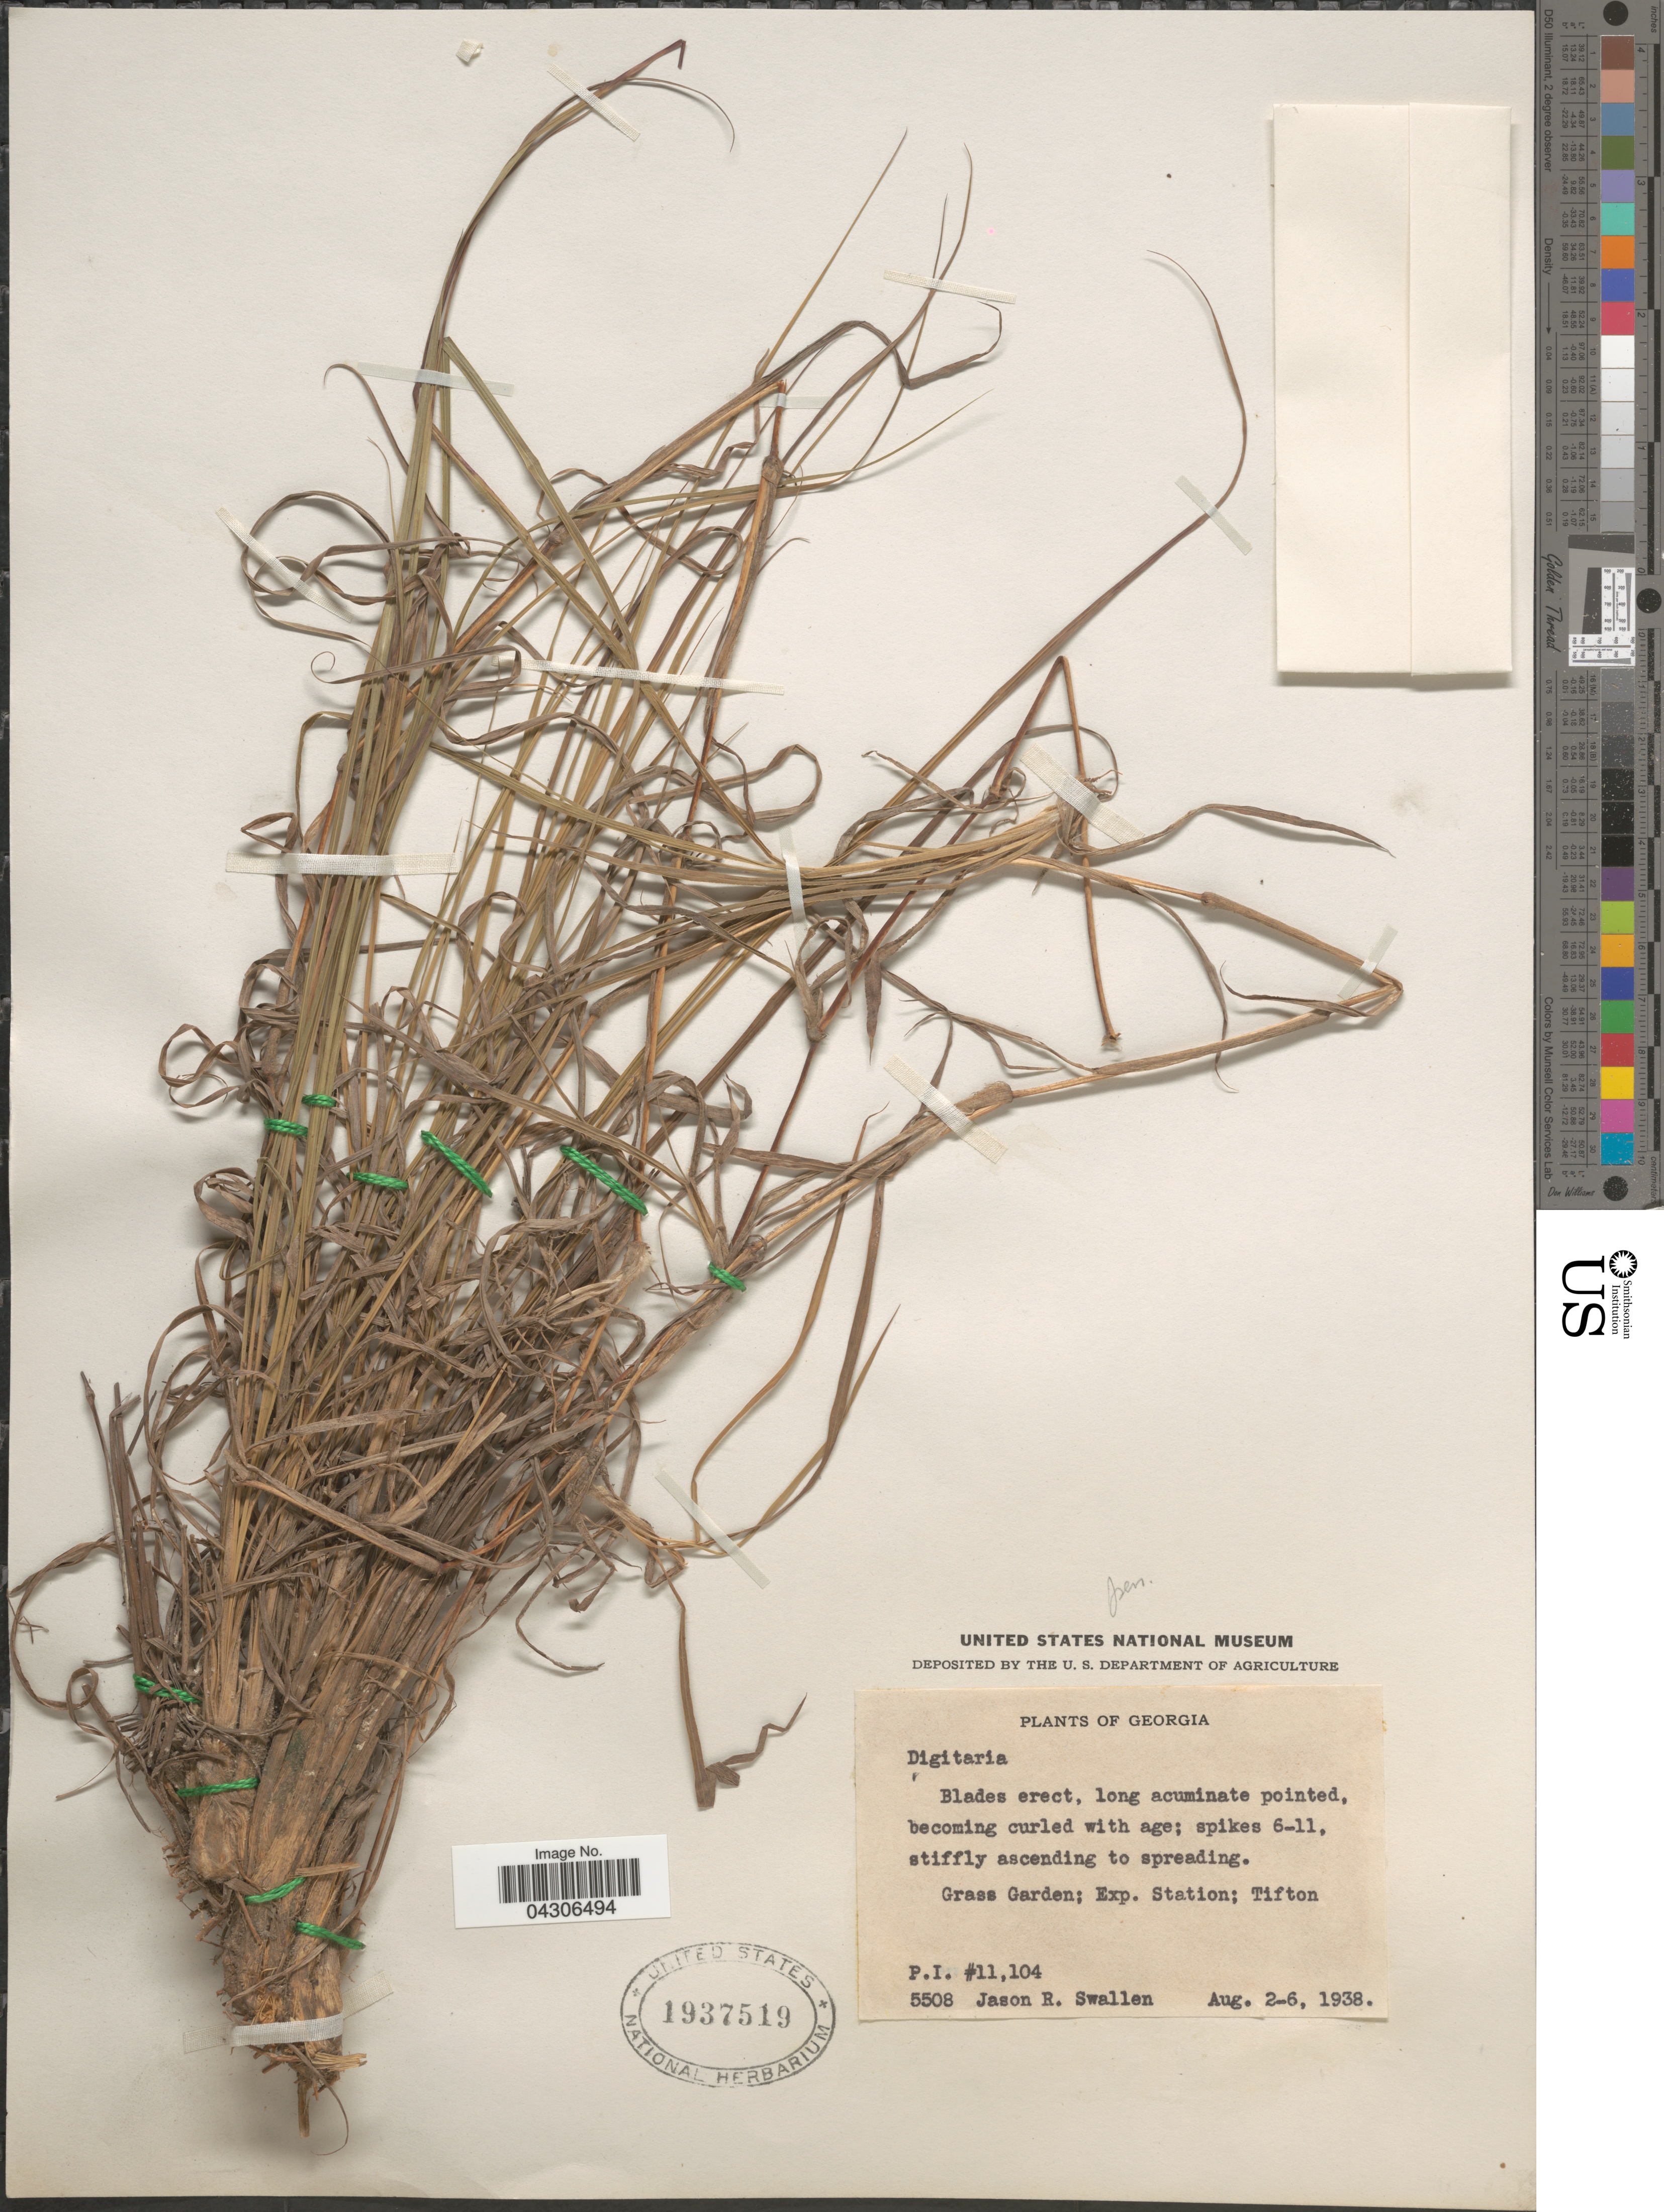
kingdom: Plantae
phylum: Tracheophyta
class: Liliopsida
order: Poales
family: Poaceae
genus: Digitaria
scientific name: Digitaria sp.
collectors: J. R. Swallen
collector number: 5508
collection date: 1938-08-02/1938-08-06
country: United States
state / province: Georgia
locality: Grass Garden; Exp. Station; Tifton.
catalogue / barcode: US 1937519